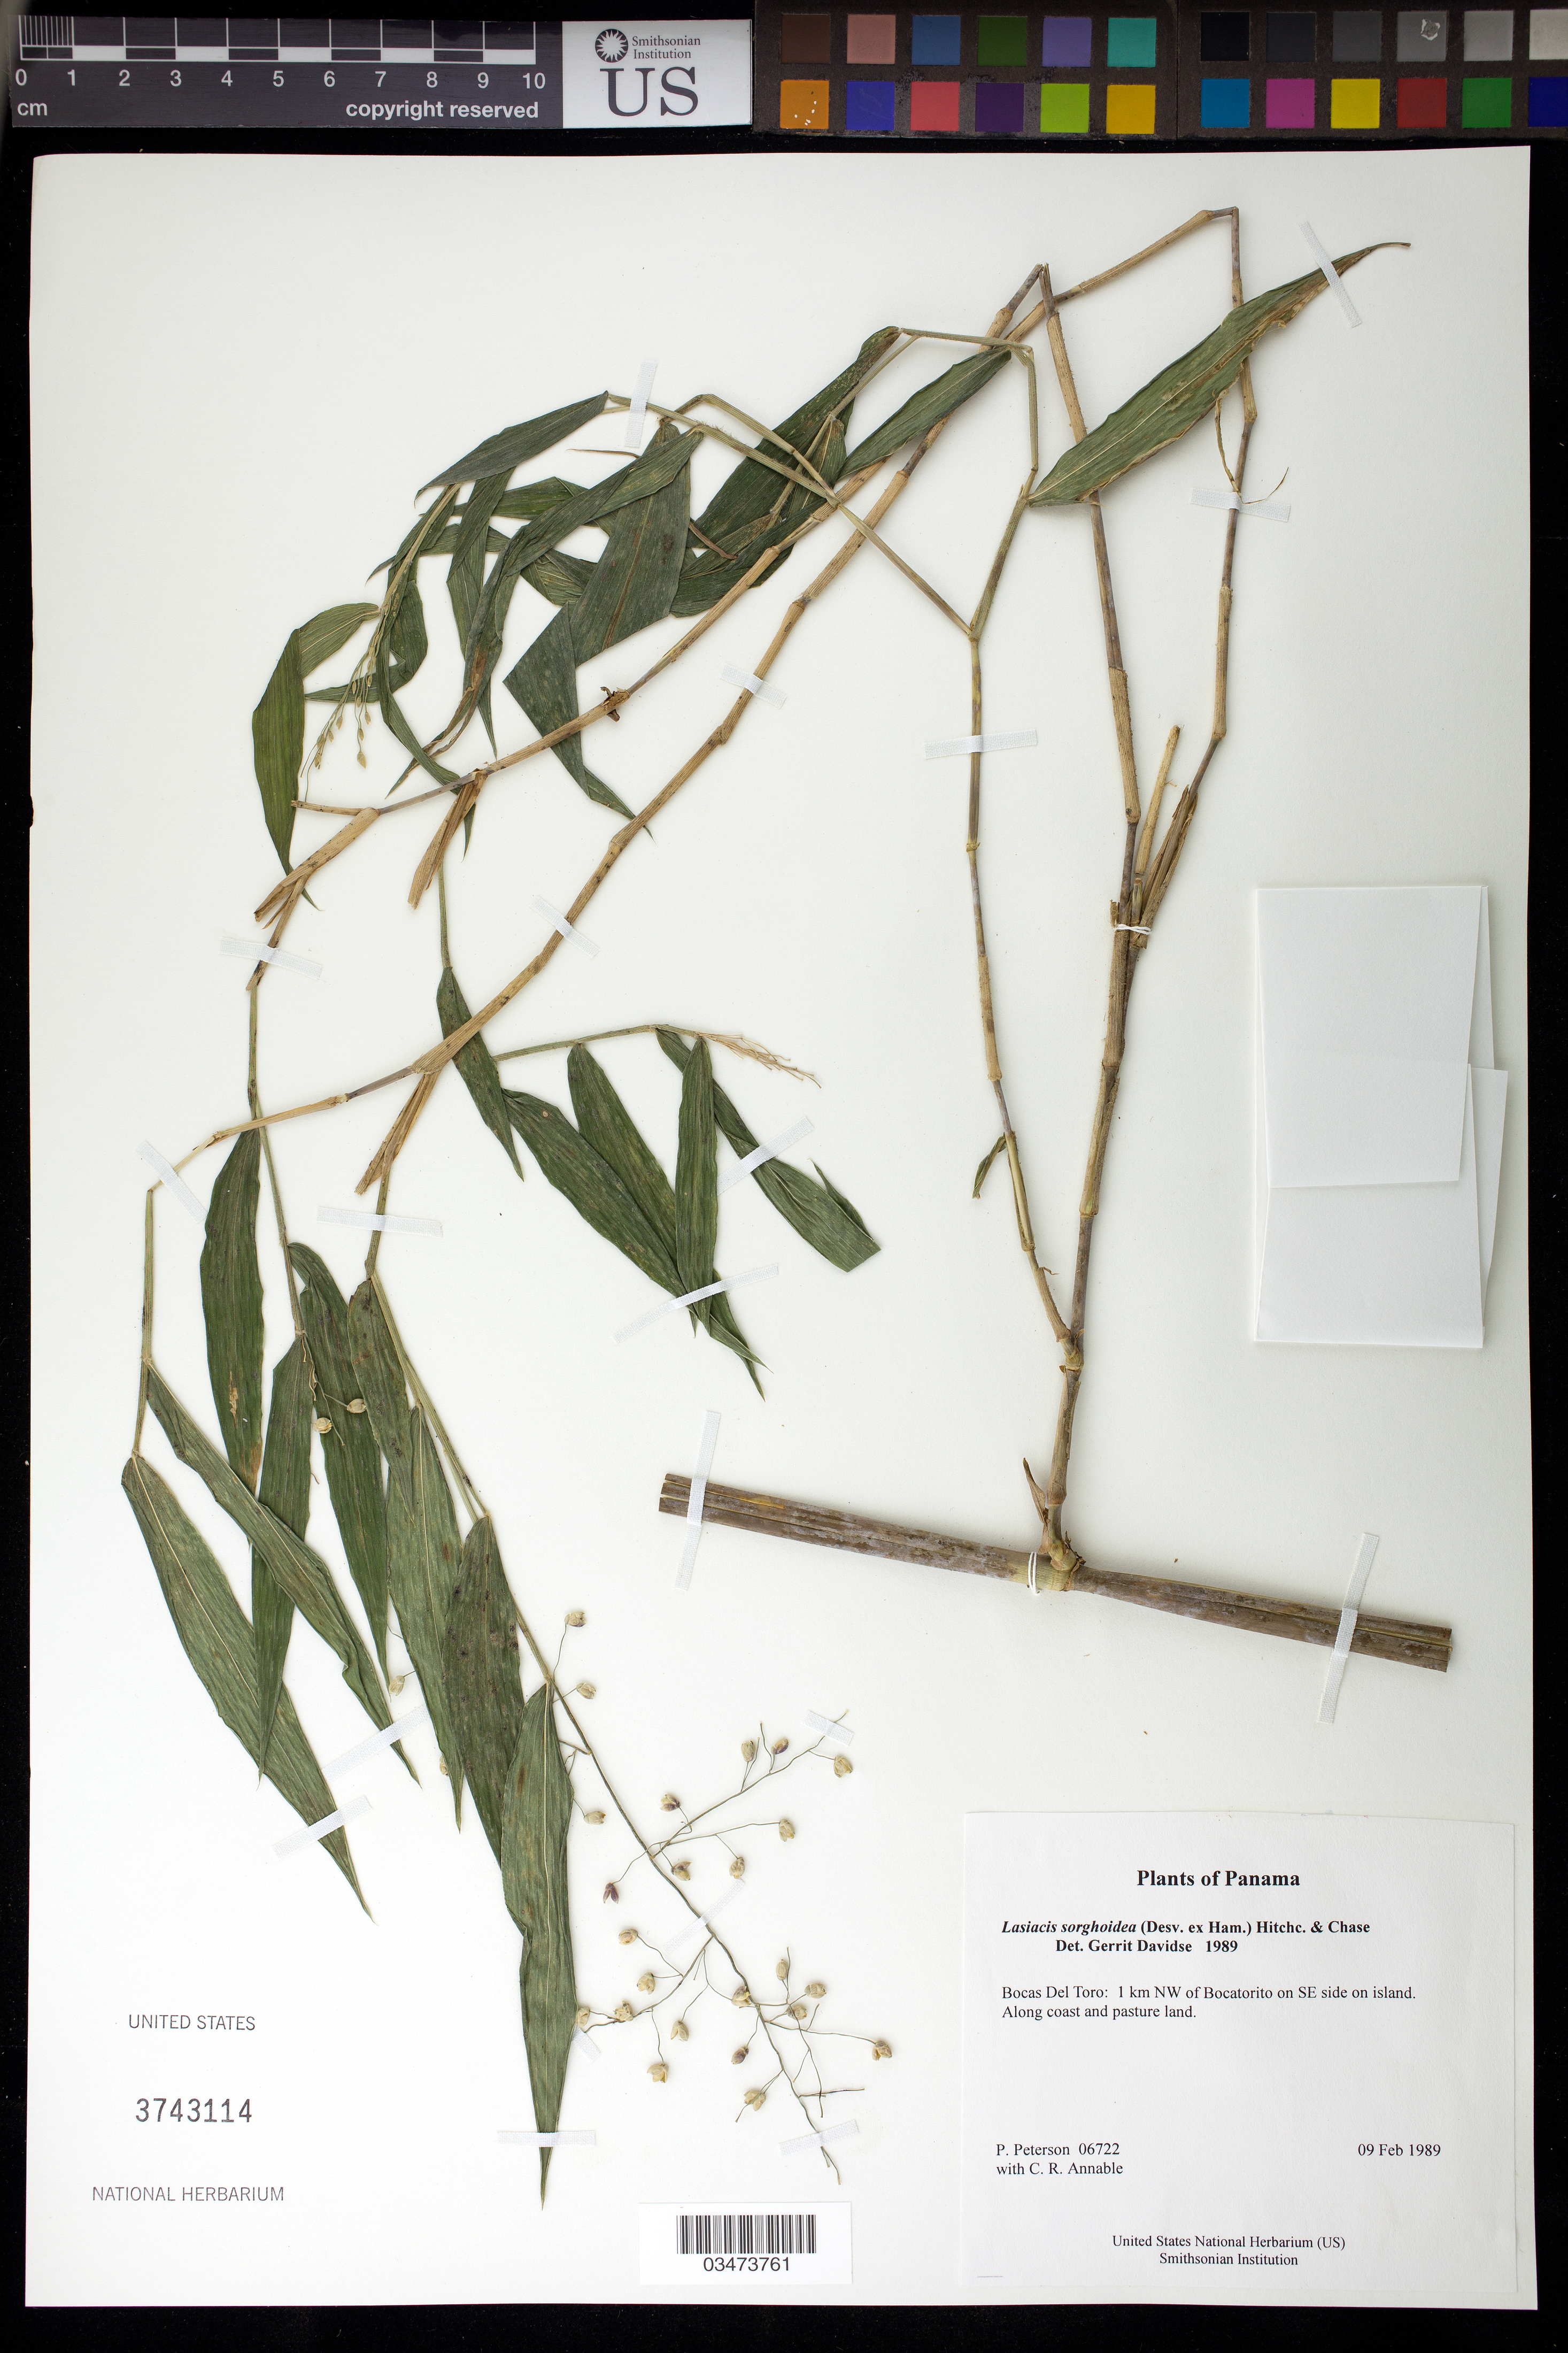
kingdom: Plantae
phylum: Tracheophyta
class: Liliopsida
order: Poales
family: Poaceae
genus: Lasiacis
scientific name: Lasiacis sorghoidea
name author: (Desv. ex Ham.) Hitchc. & Chase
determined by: Davidse, Gerrit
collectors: P. M. Peterson & C. R. Annable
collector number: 06722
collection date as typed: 09 Feb 1989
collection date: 1989-02-09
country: Panama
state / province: Bocas del Toro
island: San Cristobal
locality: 1 km NW of Bocatorito on SE side on island.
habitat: Along coast and pasture land.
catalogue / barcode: US 3743114